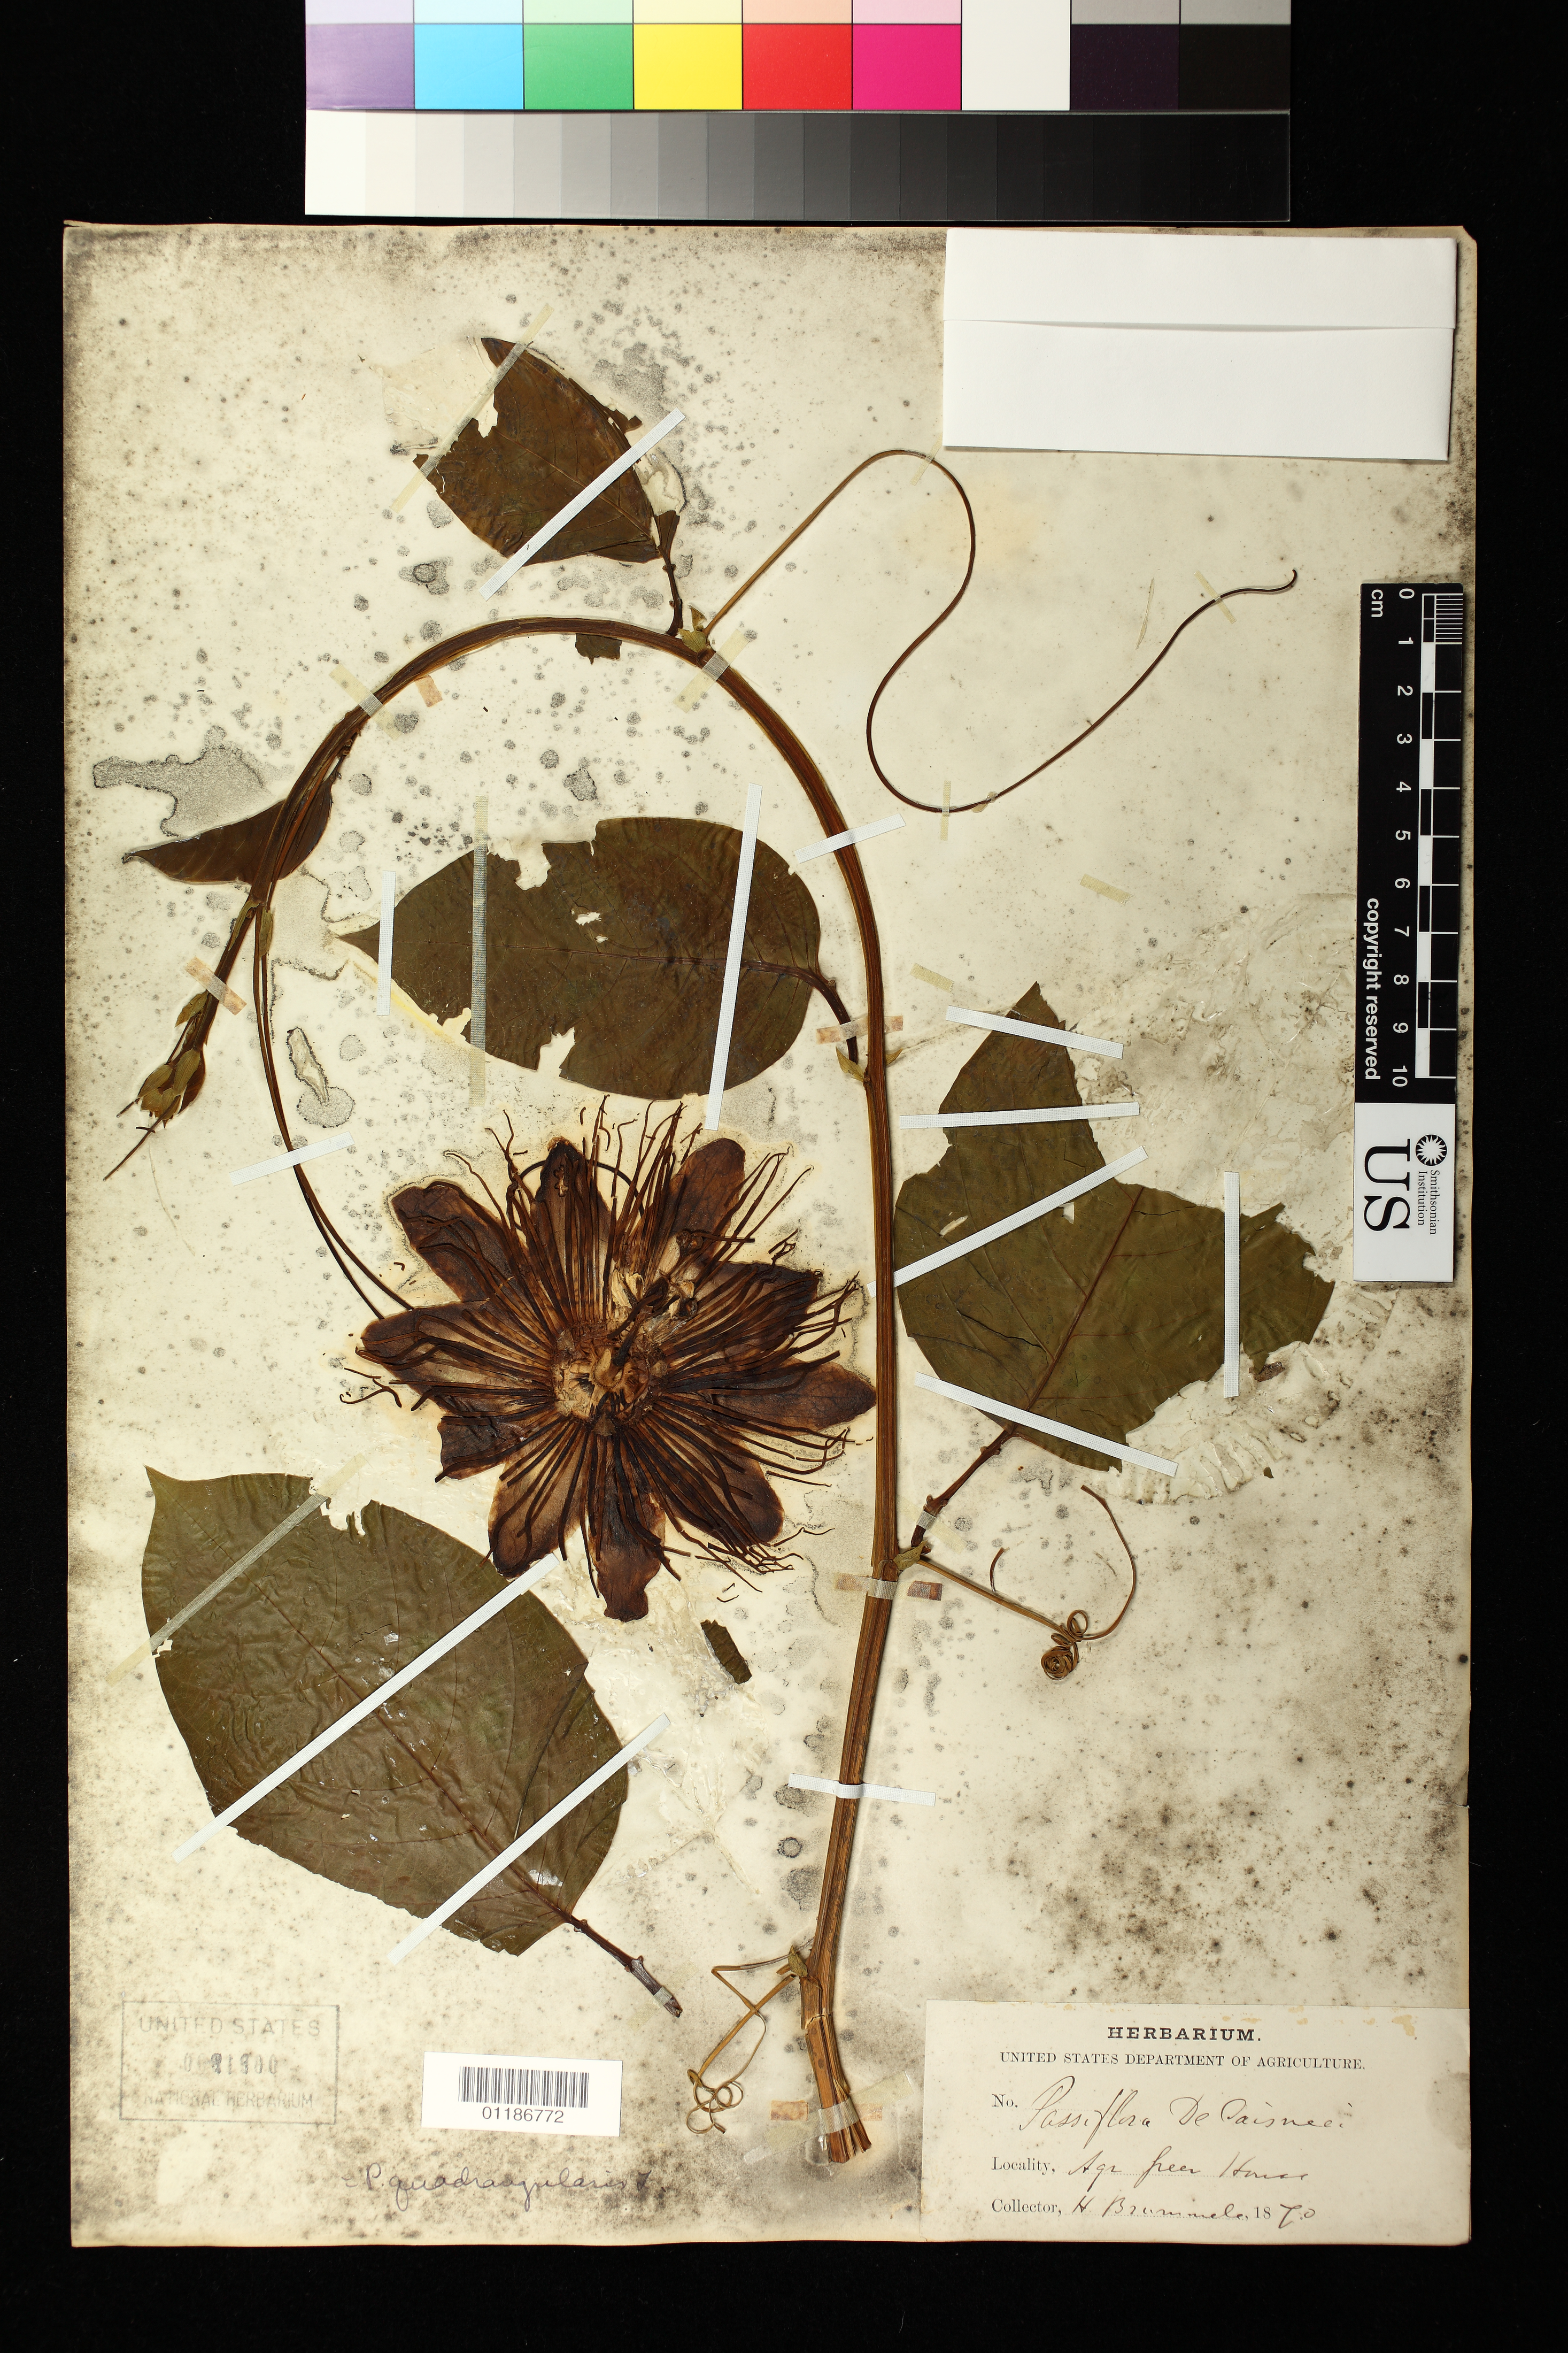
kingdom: Plantae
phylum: Tracheophyta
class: Magnoliopsida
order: Malpighiales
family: Passifloraceae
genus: Passiflora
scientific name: Passiflora x decaisneana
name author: G. Nicholson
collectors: H. Brummel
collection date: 1870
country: United States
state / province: District of Columbia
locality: Dept. of Agr. Greenhouse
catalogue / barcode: US 91900